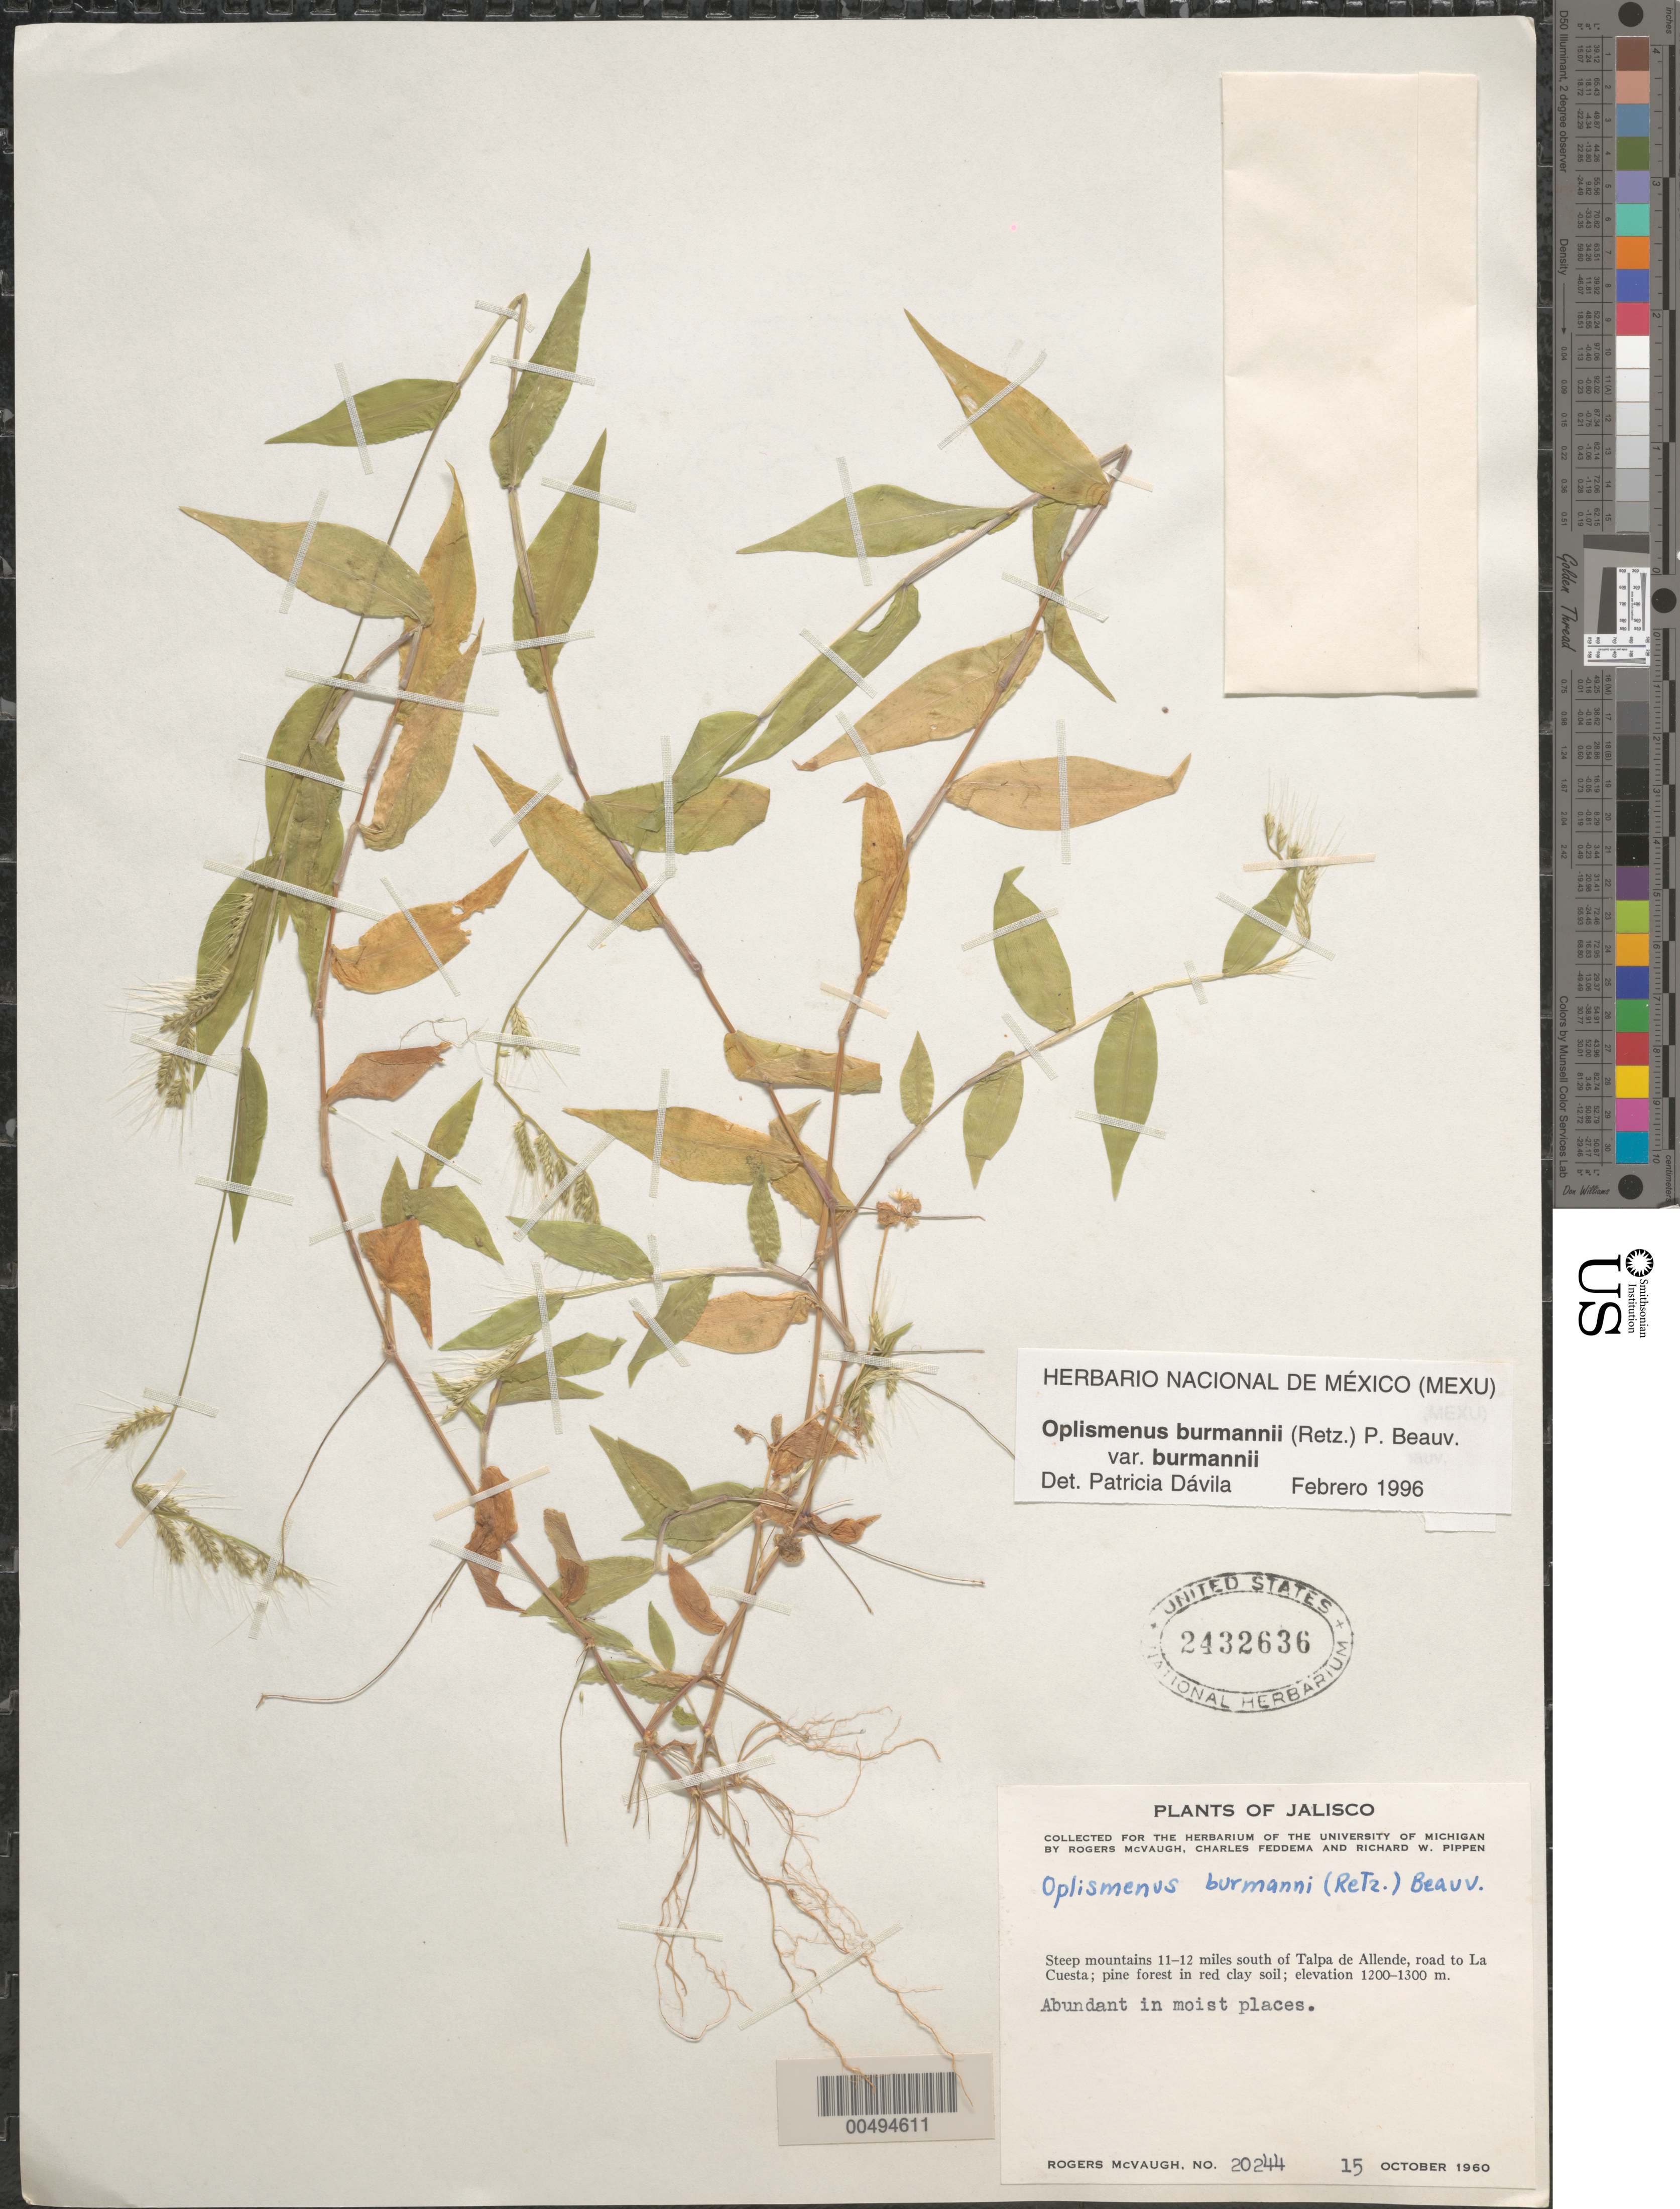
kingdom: Plantae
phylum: Tracheophyta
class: Liliopsida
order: Poales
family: Poaceae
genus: Oplismenus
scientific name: Oplismenus burmannii var. burmannii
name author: (Retz.) P. Beauv.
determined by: Dávila, P. D.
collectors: R. McVaugh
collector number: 20244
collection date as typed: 15 Oct 1960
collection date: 1960-10-15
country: Mexico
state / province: Jalisco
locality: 11-12 mi S of Talpa de Allende, rd to La Cuesta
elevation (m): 1200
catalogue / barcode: US 2432636